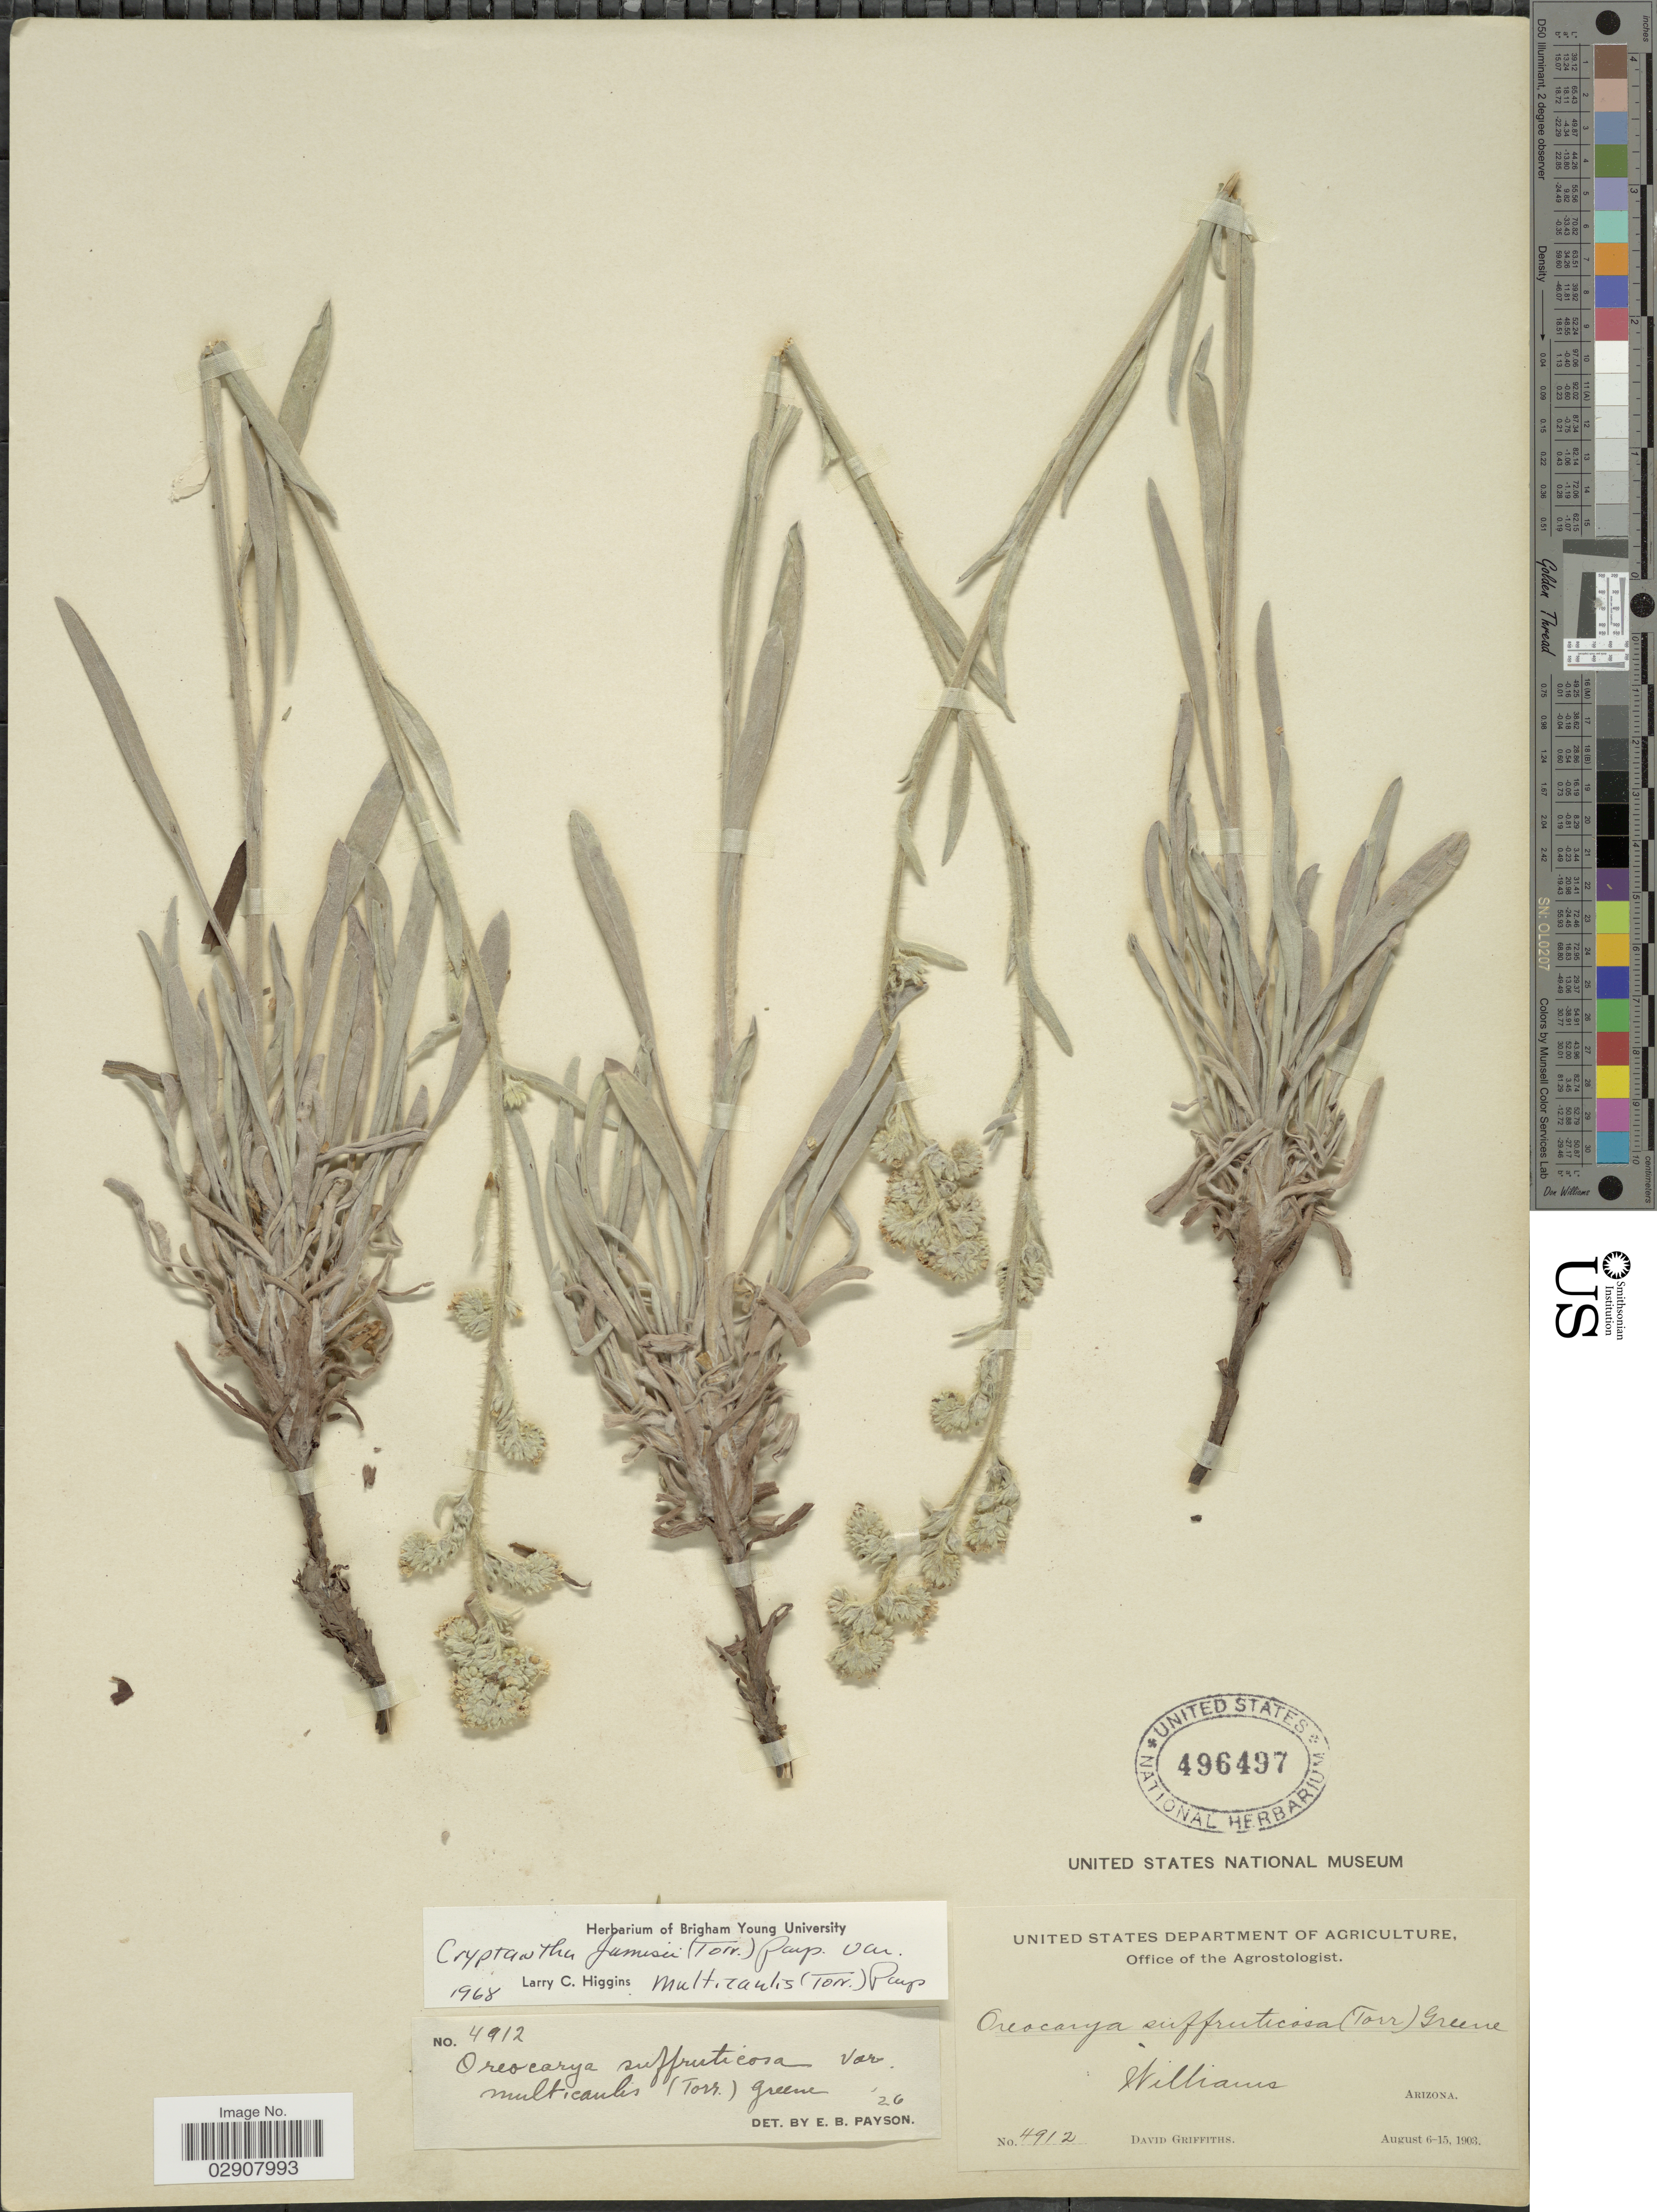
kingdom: Plantae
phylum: Tracheophyta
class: Magnoliopsida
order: Boraginales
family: Boraginaceae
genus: Cryptantha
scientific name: Cryptantha jamesii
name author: (Torr.) Payson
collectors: D. Griffiths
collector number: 4912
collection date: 1903-08-06/1903-08-15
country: United States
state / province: Arizona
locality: Williams.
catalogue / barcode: US 496497